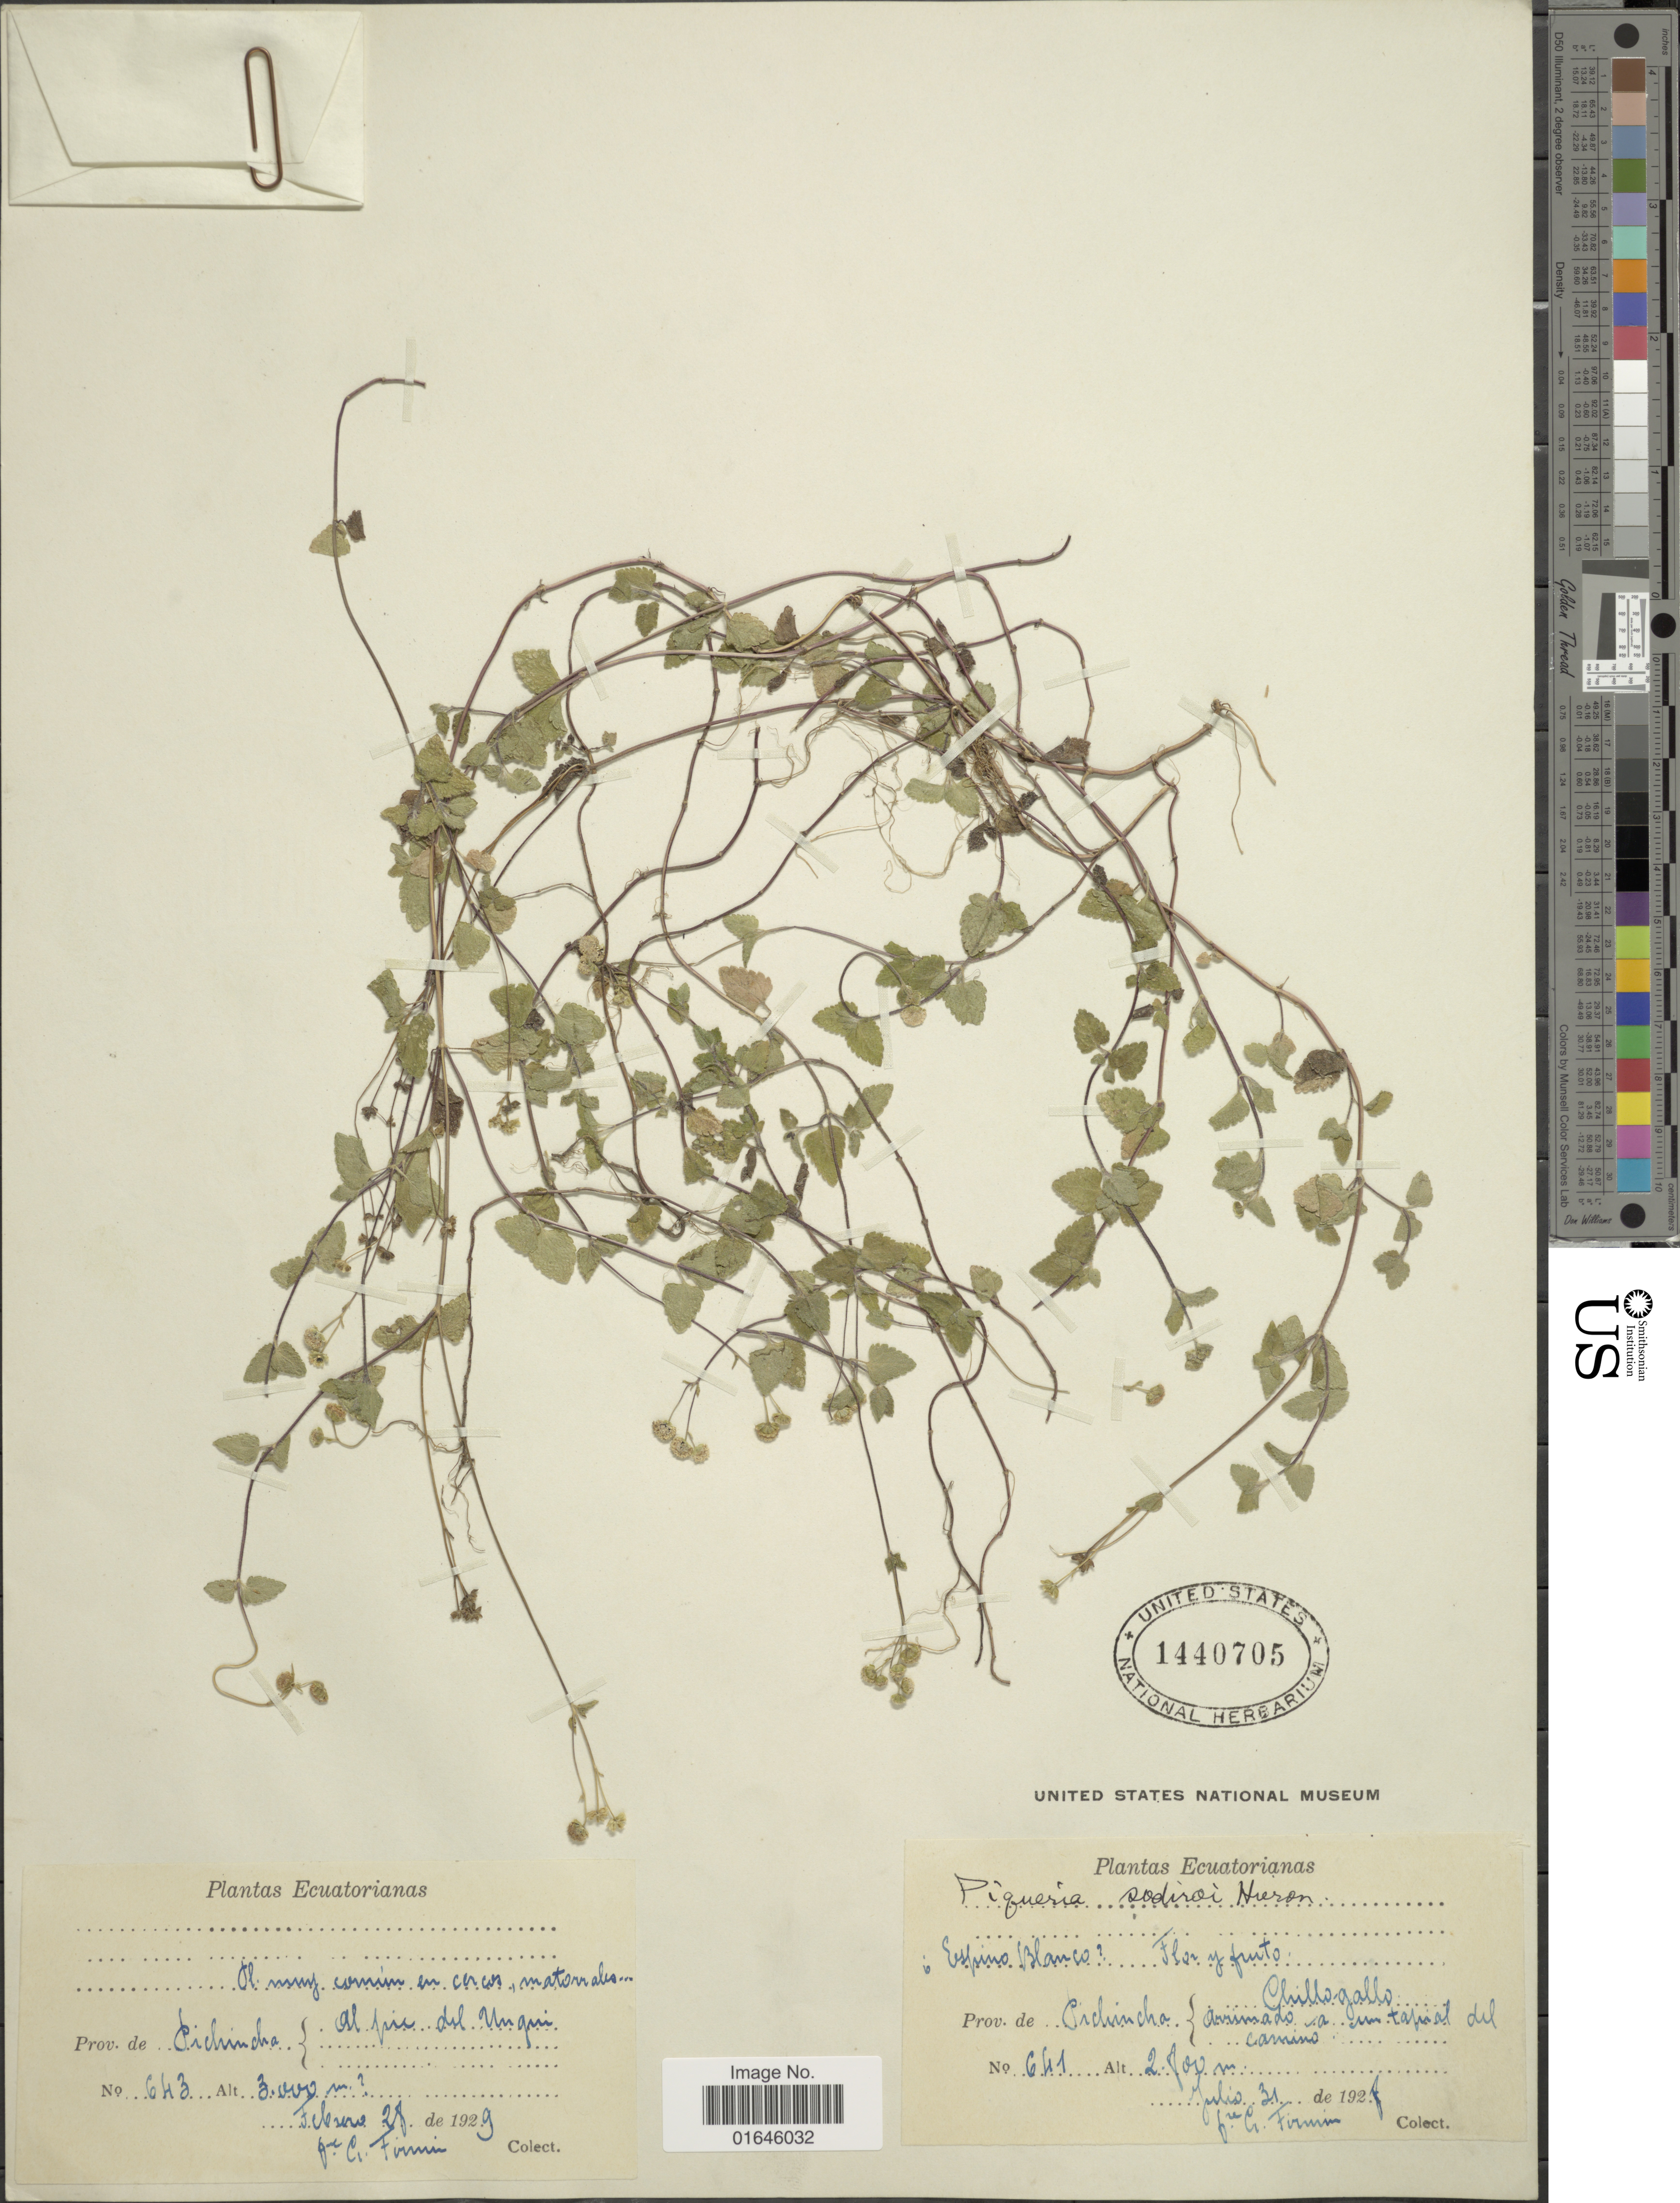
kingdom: Plantae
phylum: Tracheophyta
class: Magnoliopsida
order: Asterales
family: Asteraceae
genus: Guevaria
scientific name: Guevaria sodiroi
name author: (Hieron. in Sodiro) R.M. King & H. Rob.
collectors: F. Firmin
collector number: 643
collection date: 1929-02-28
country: Ecuador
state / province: Pichincha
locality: Al pie del Ungui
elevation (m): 3000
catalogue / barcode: US 1440705-2